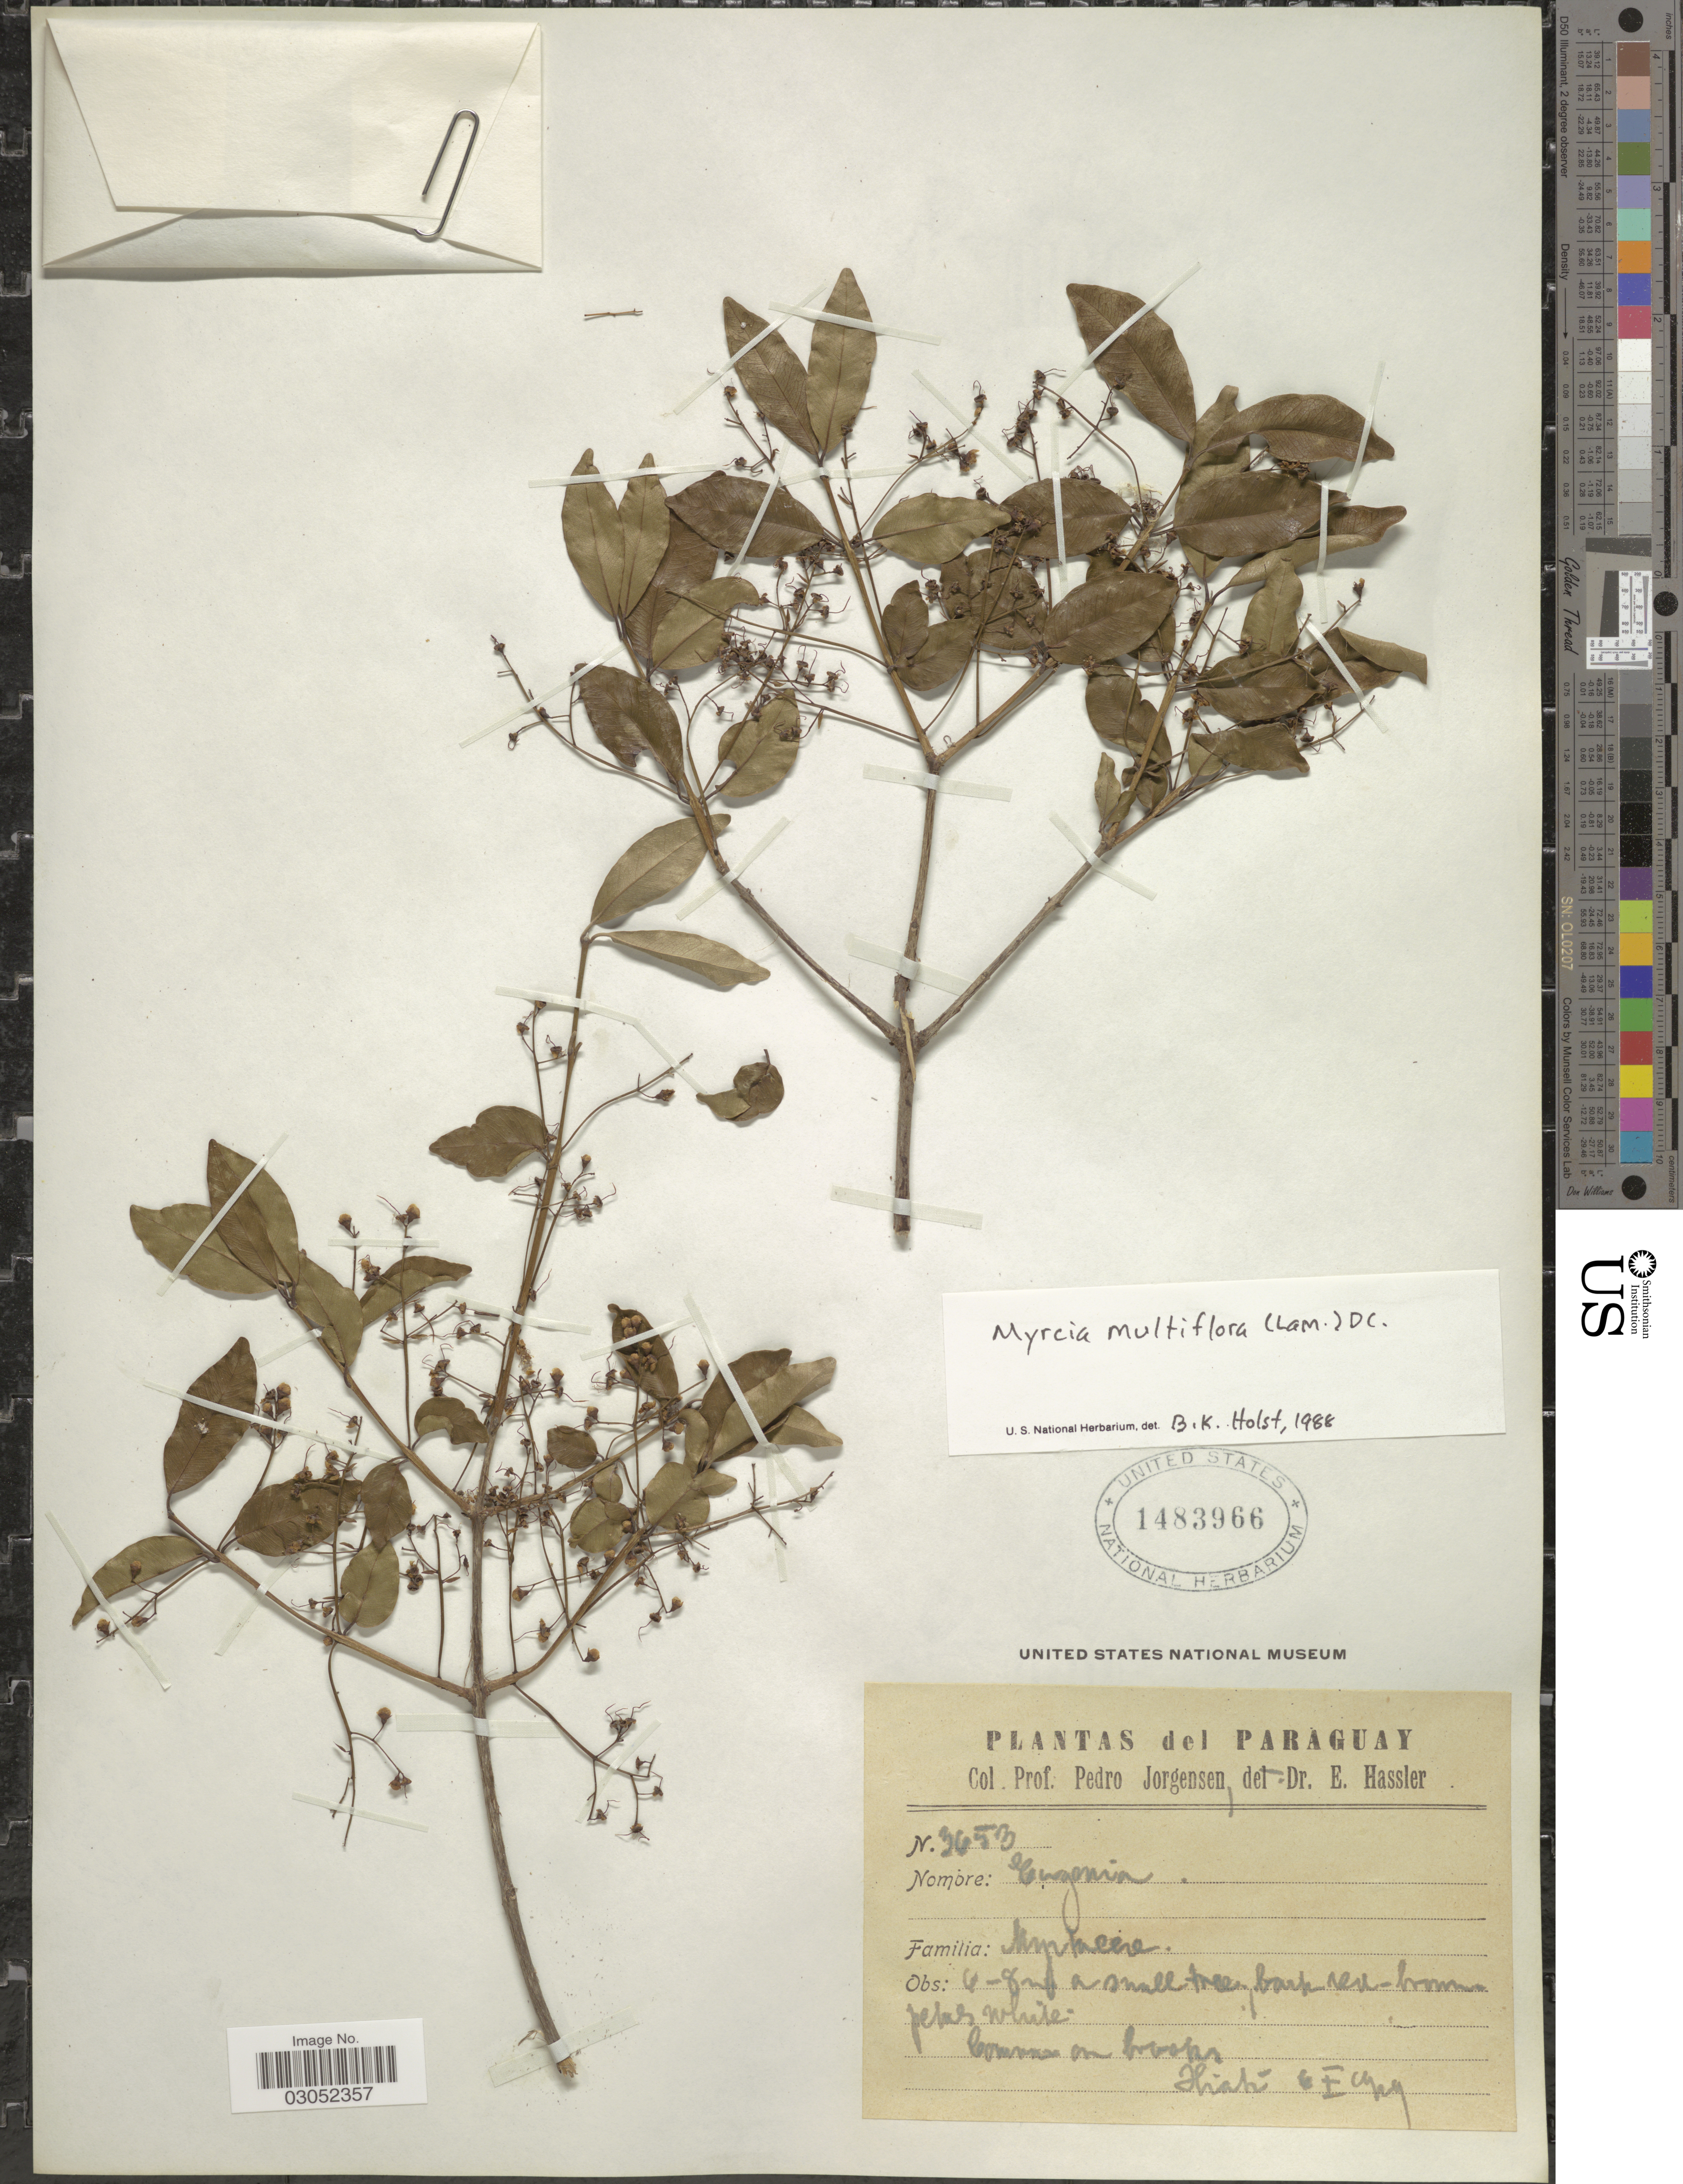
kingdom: Plantae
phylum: Tracheophyta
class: Magnoliopsida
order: Myrtales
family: Myrtaceae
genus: Myrcia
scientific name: Myrcia multiflora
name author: (Lam.) DC.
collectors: P. Jörgensen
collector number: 3453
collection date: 1929-10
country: Paraguay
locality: Hiati.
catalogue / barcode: US 1483966